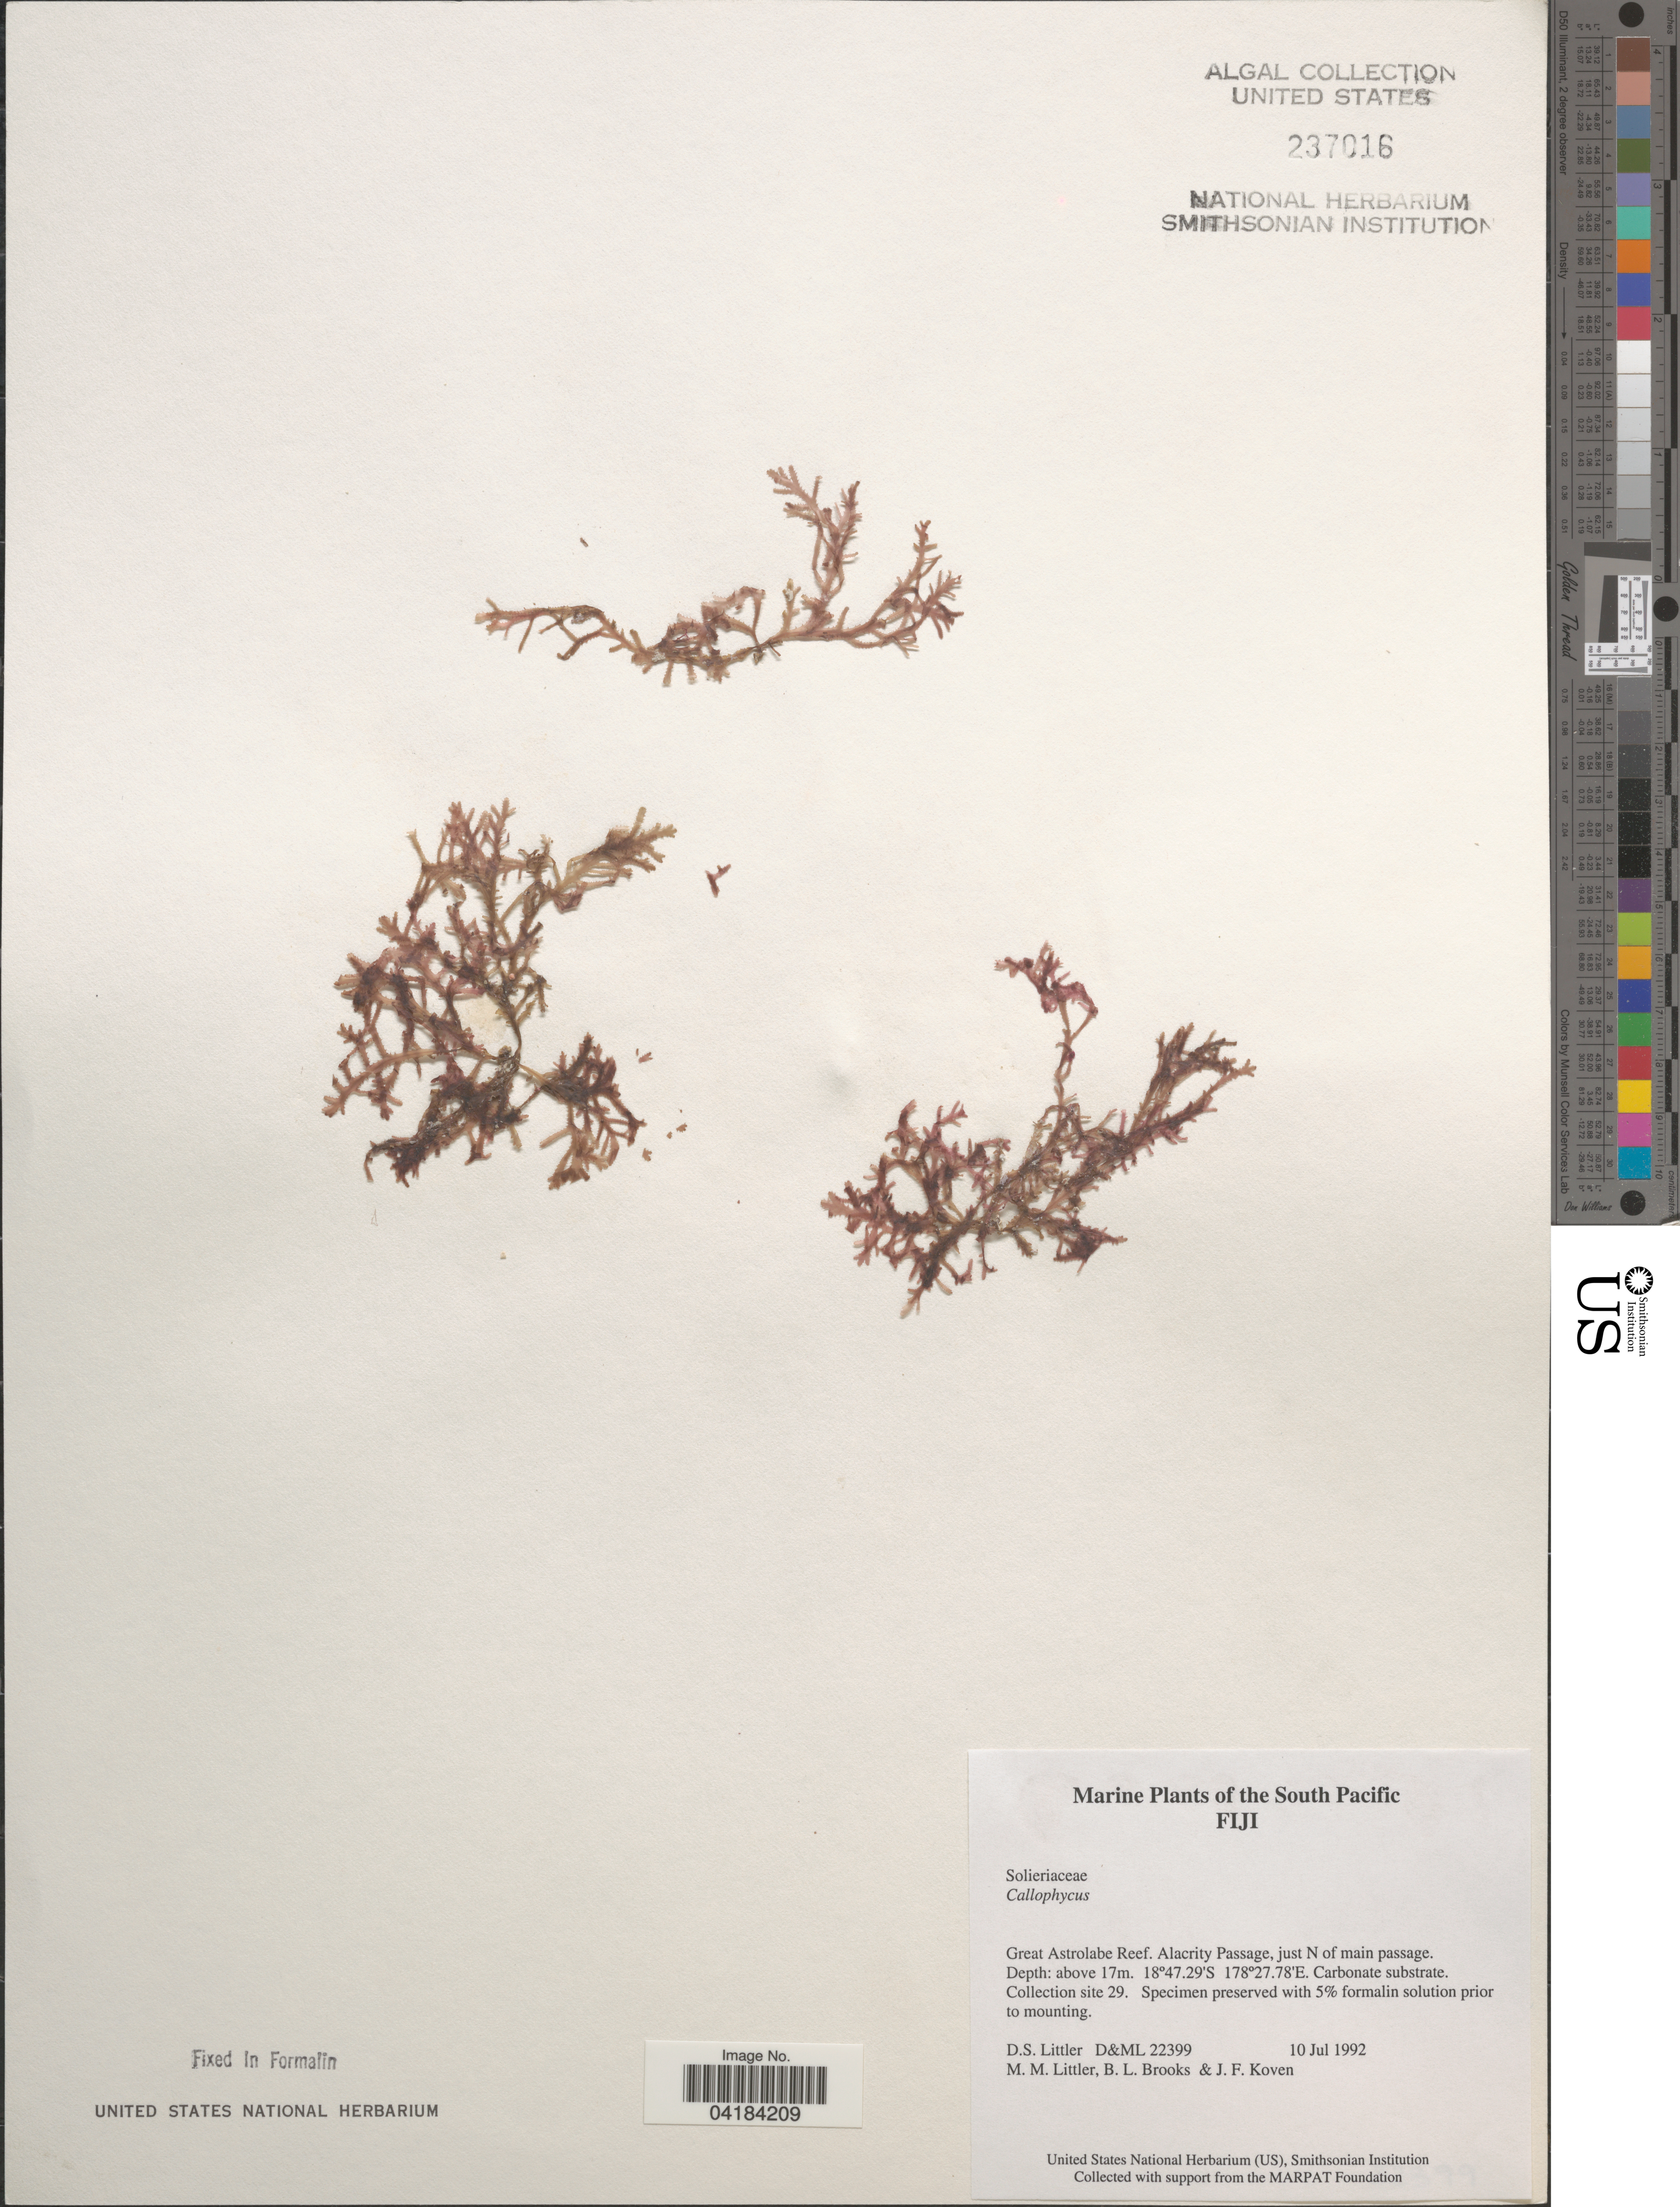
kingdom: Plantae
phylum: Rhodophyta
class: Florideophyceae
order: Gigartinales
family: Solieriaceae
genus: Callophycus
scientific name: Callophycus sp.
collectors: D. S. Littler, B. Brooks & J. Koven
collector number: D&ML22399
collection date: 1992-07-10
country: Fiji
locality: The South Pacific. Great Astrolabe Reef. Alacrity Passage, just N of main passage. Collection site 29.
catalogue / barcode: US 237016